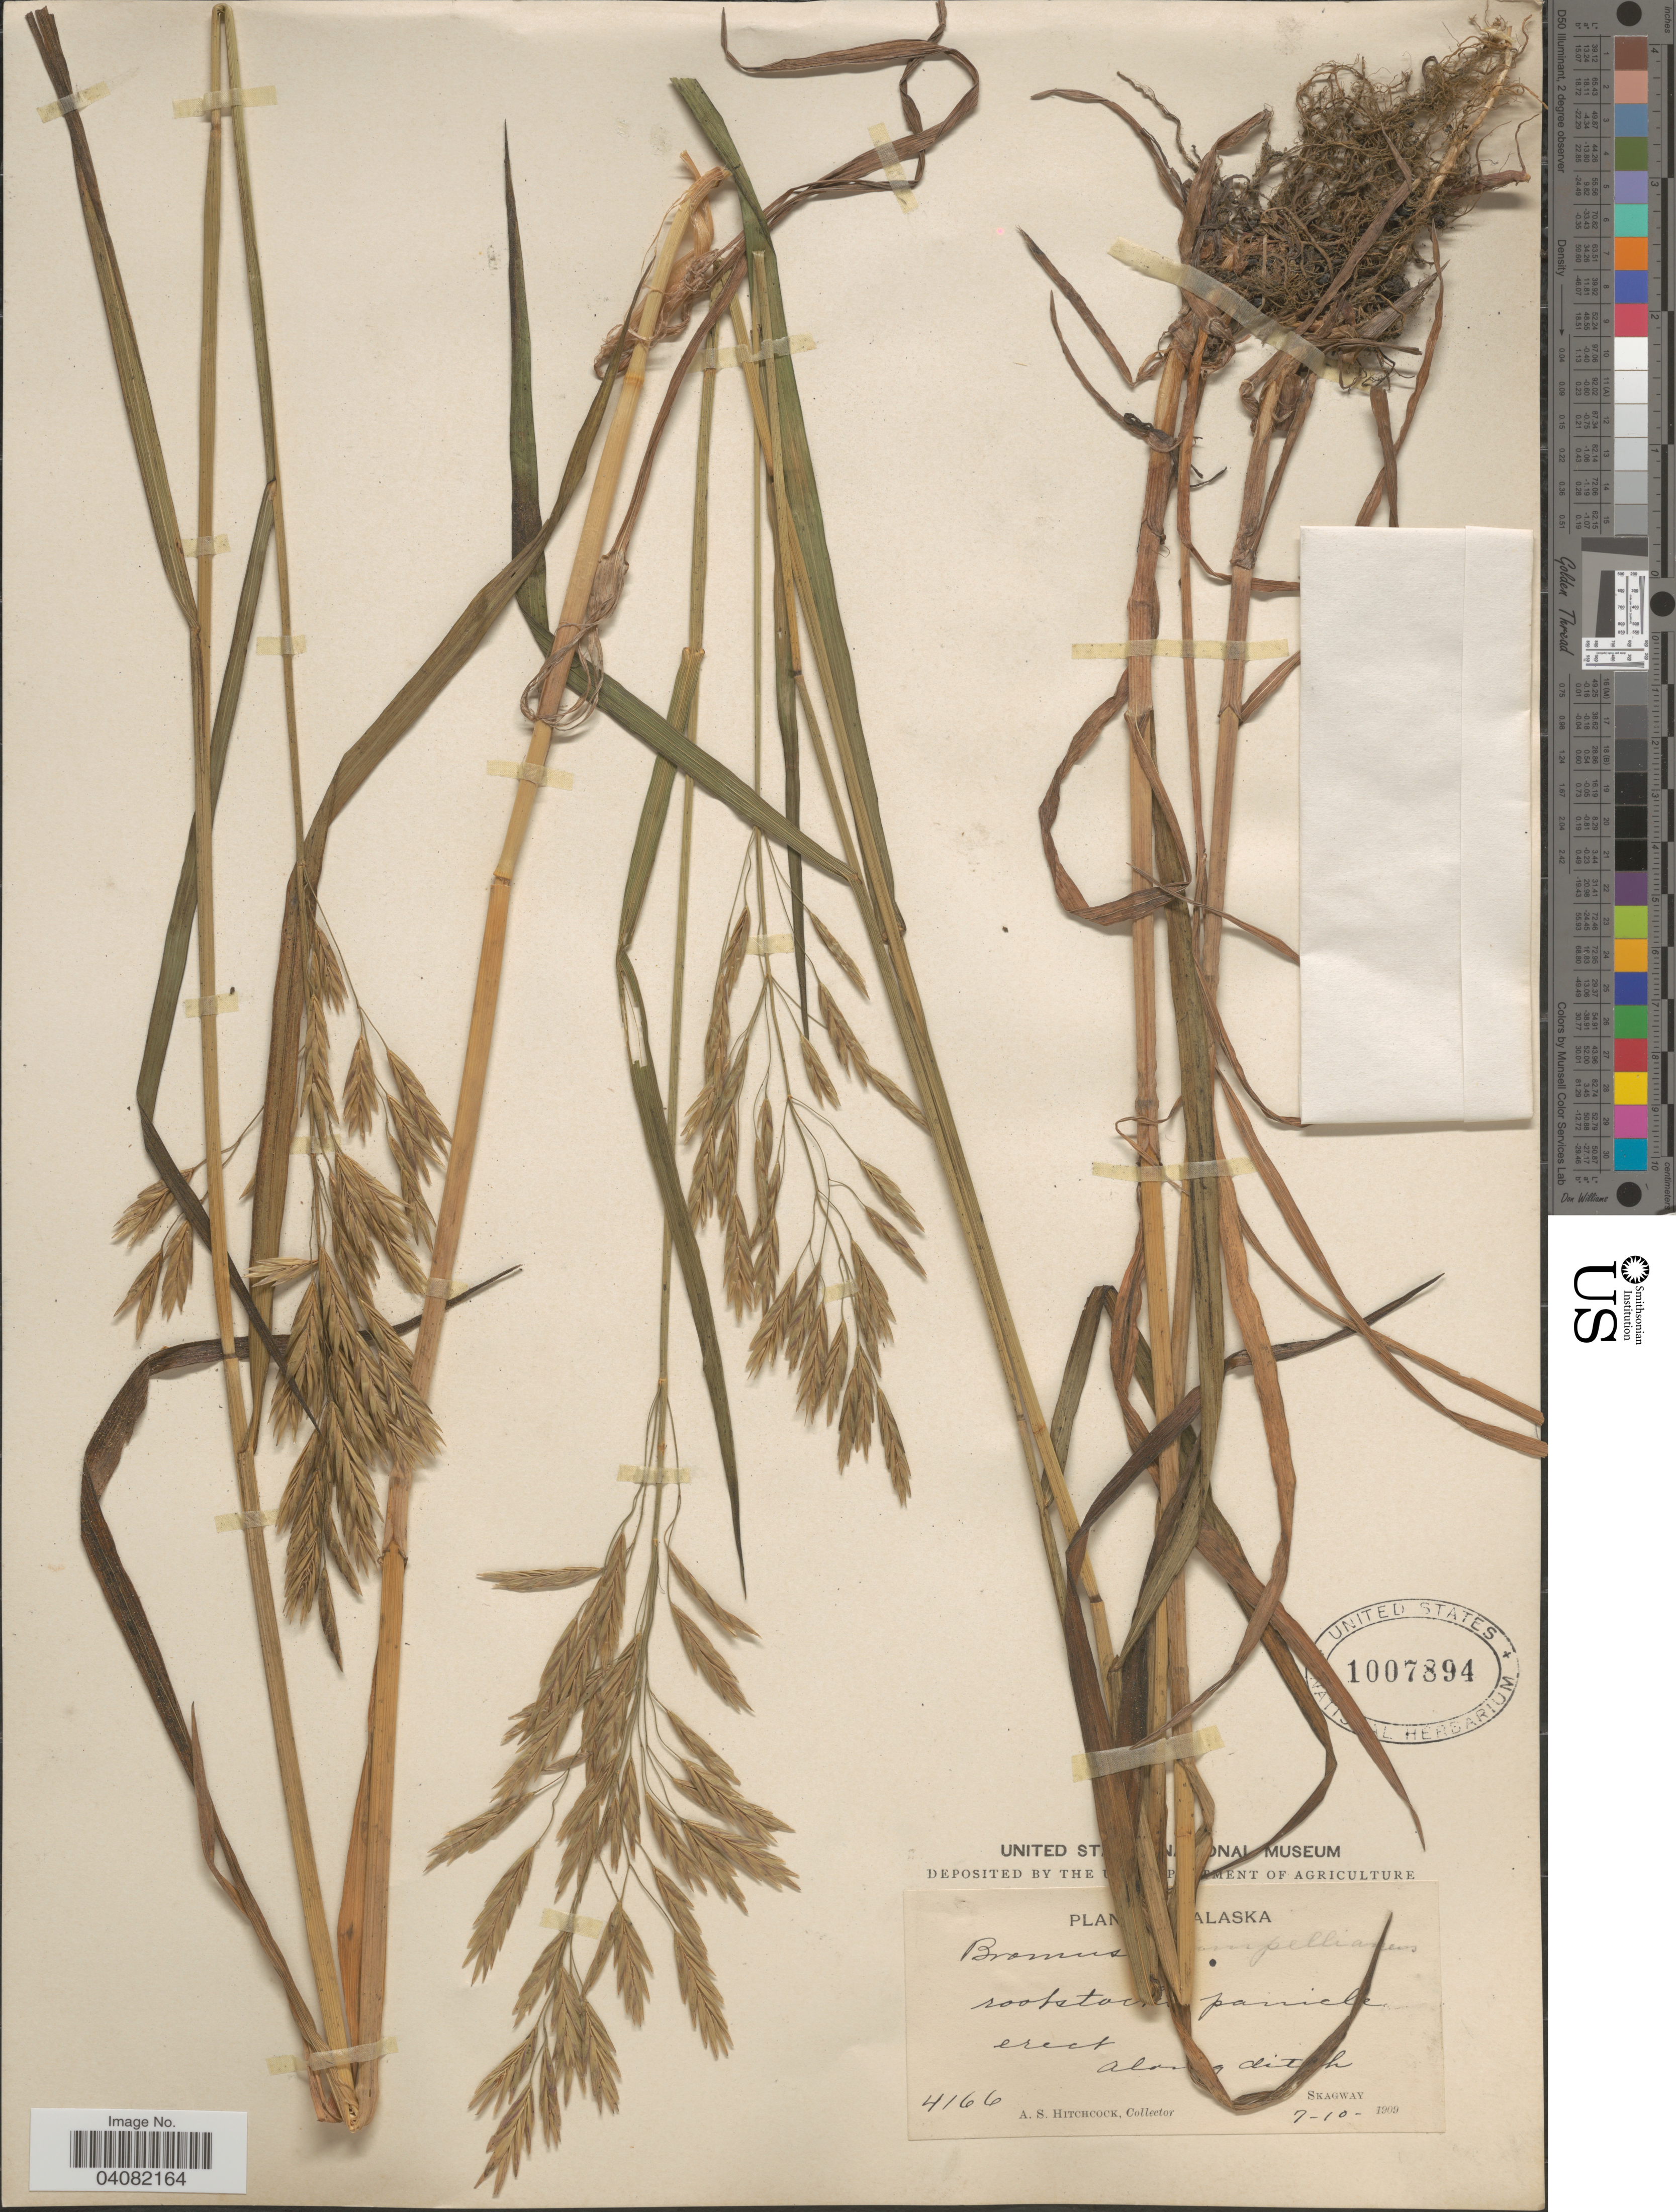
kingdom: Plantae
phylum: Tracheophyta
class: Liliopsida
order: Poales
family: Poaceae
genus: Bromus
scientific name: Bromus inermis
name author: Leyss.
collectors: A. S. Hitchcock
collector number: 4166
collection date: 1909-07-10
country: United States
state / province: Alaska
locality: Skagway.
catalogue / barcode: US 1007894